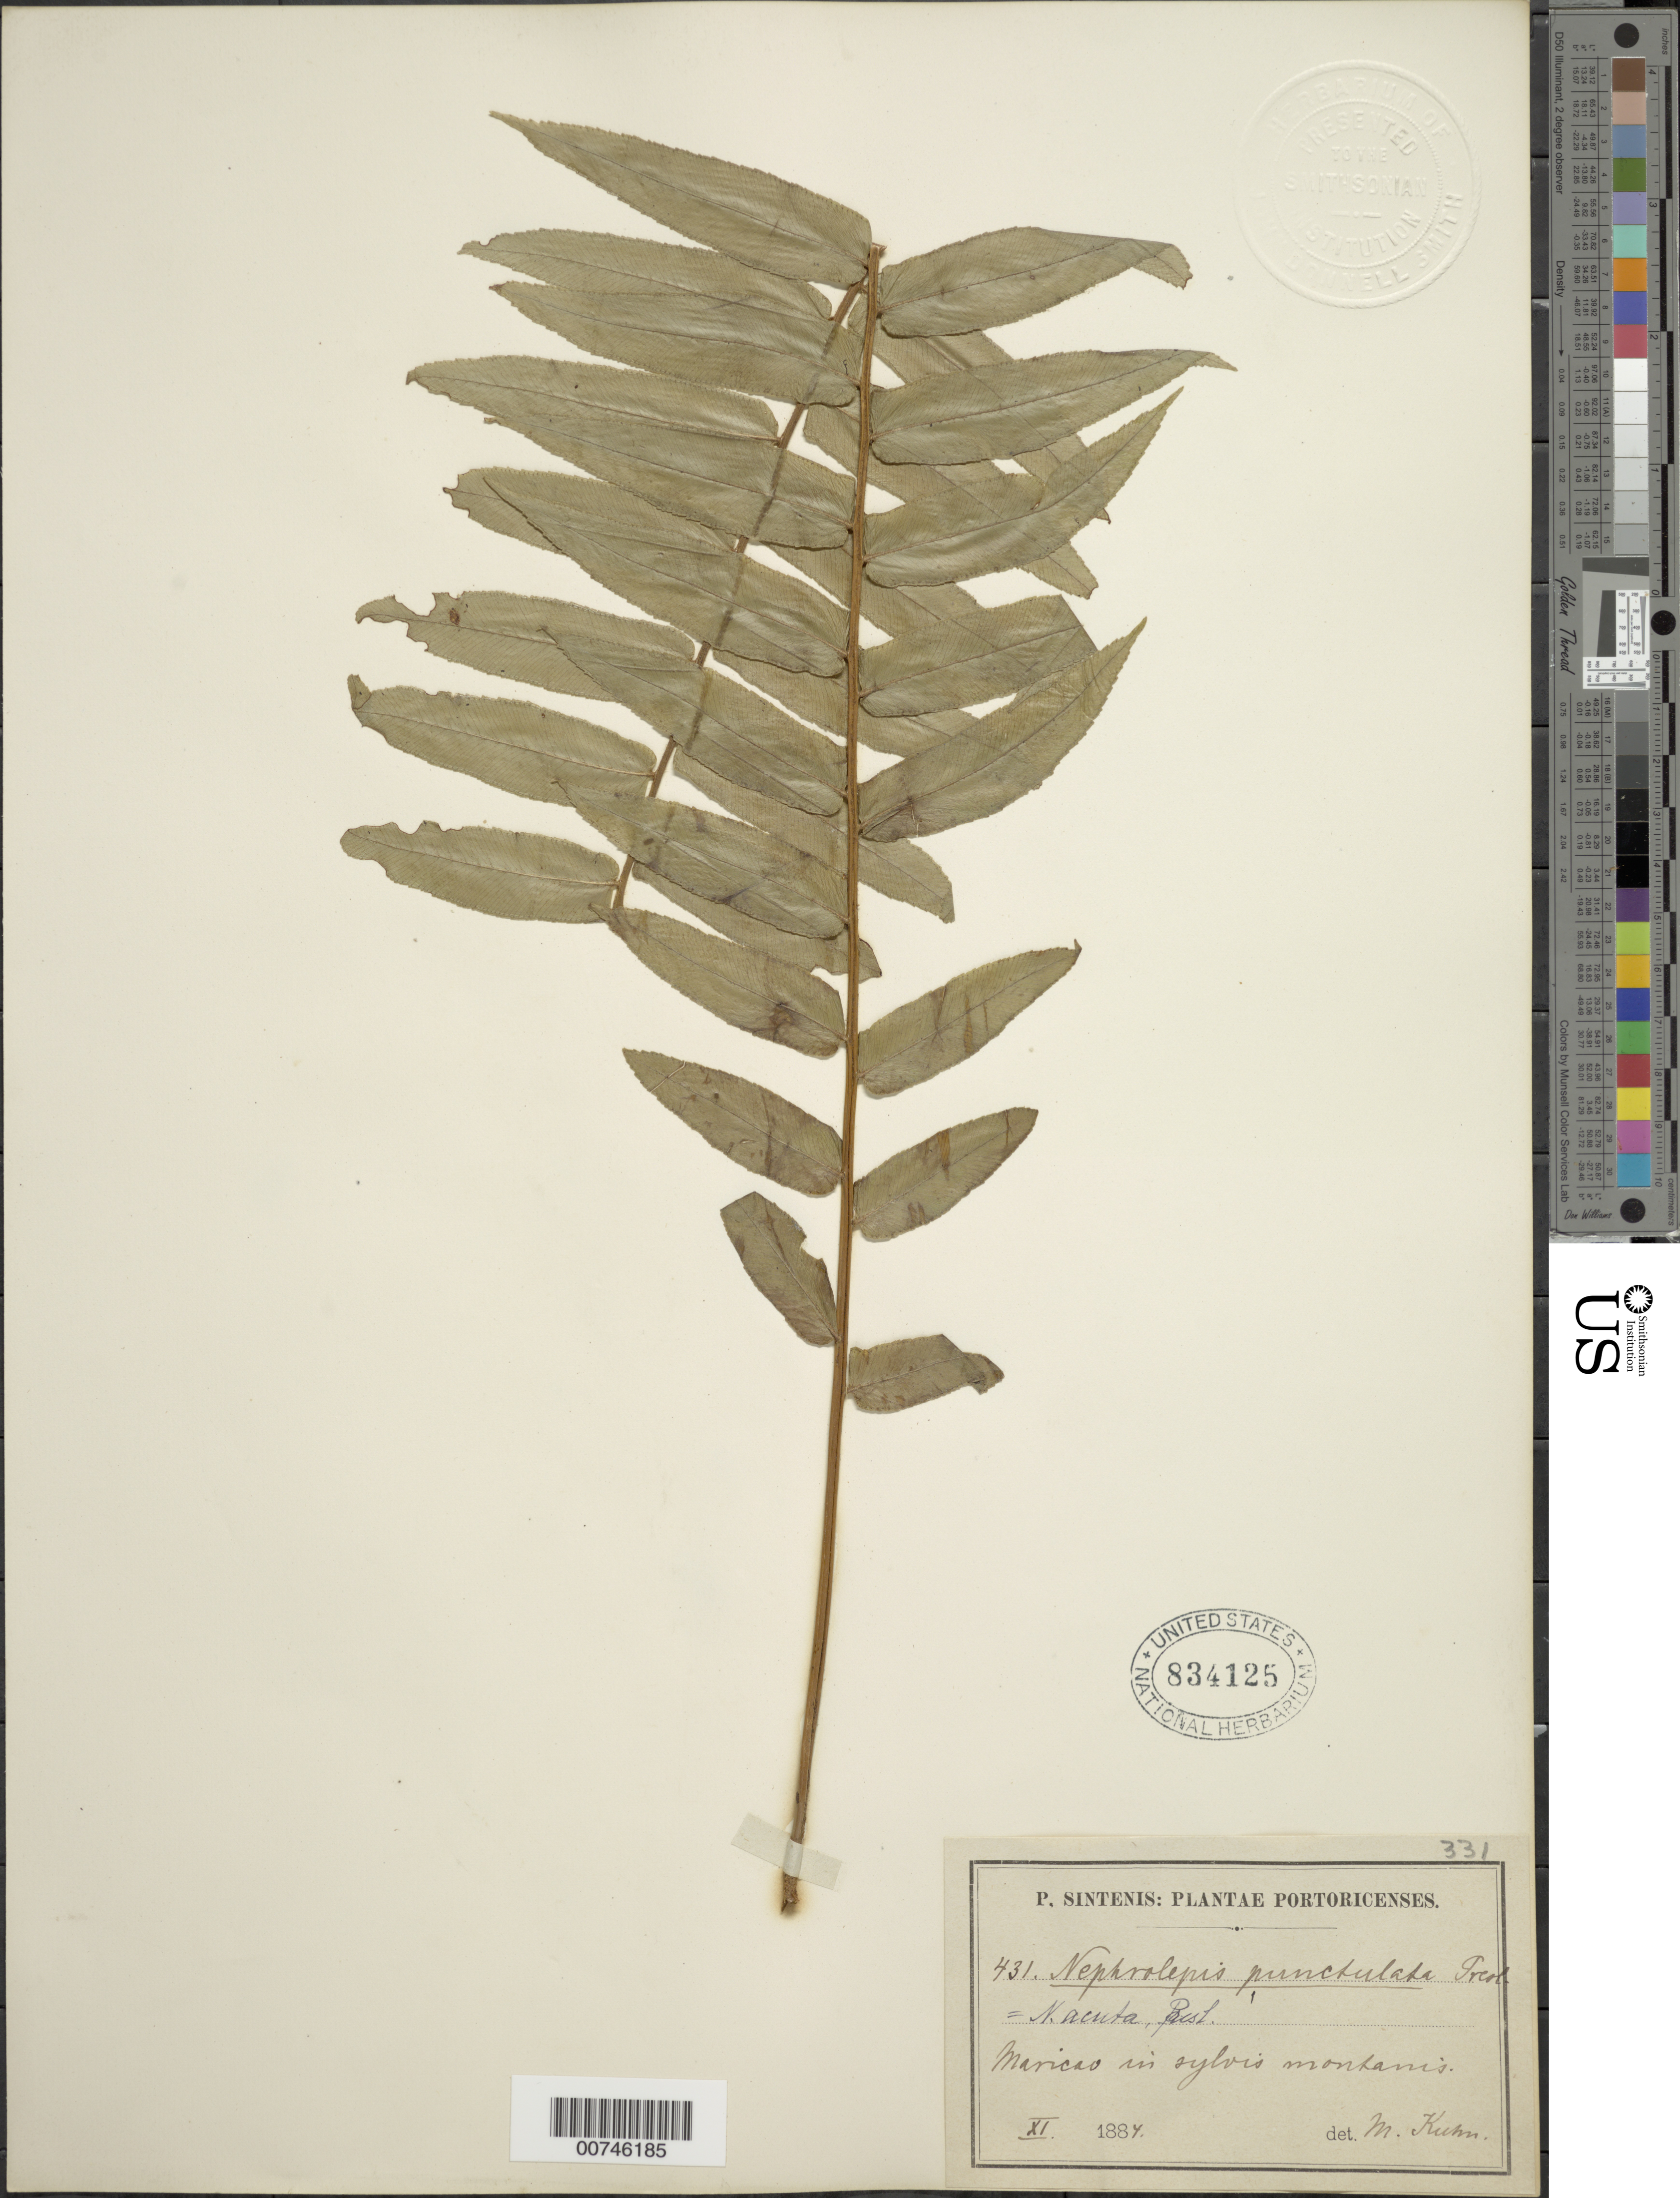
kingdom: Plantae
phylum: Tracheophyta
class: Polypodiopsida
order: Polypodiales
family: Nephrolepidaceae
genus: Nephrolepis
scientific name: Nephrolepis biserrata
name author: (Sw.) Schott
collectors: P. Sintenis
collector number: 431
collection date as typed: Nov 1884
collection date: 1884-11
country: Puerto Rico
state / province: Maricao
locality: In sylvis montanis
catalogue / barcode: US 834125